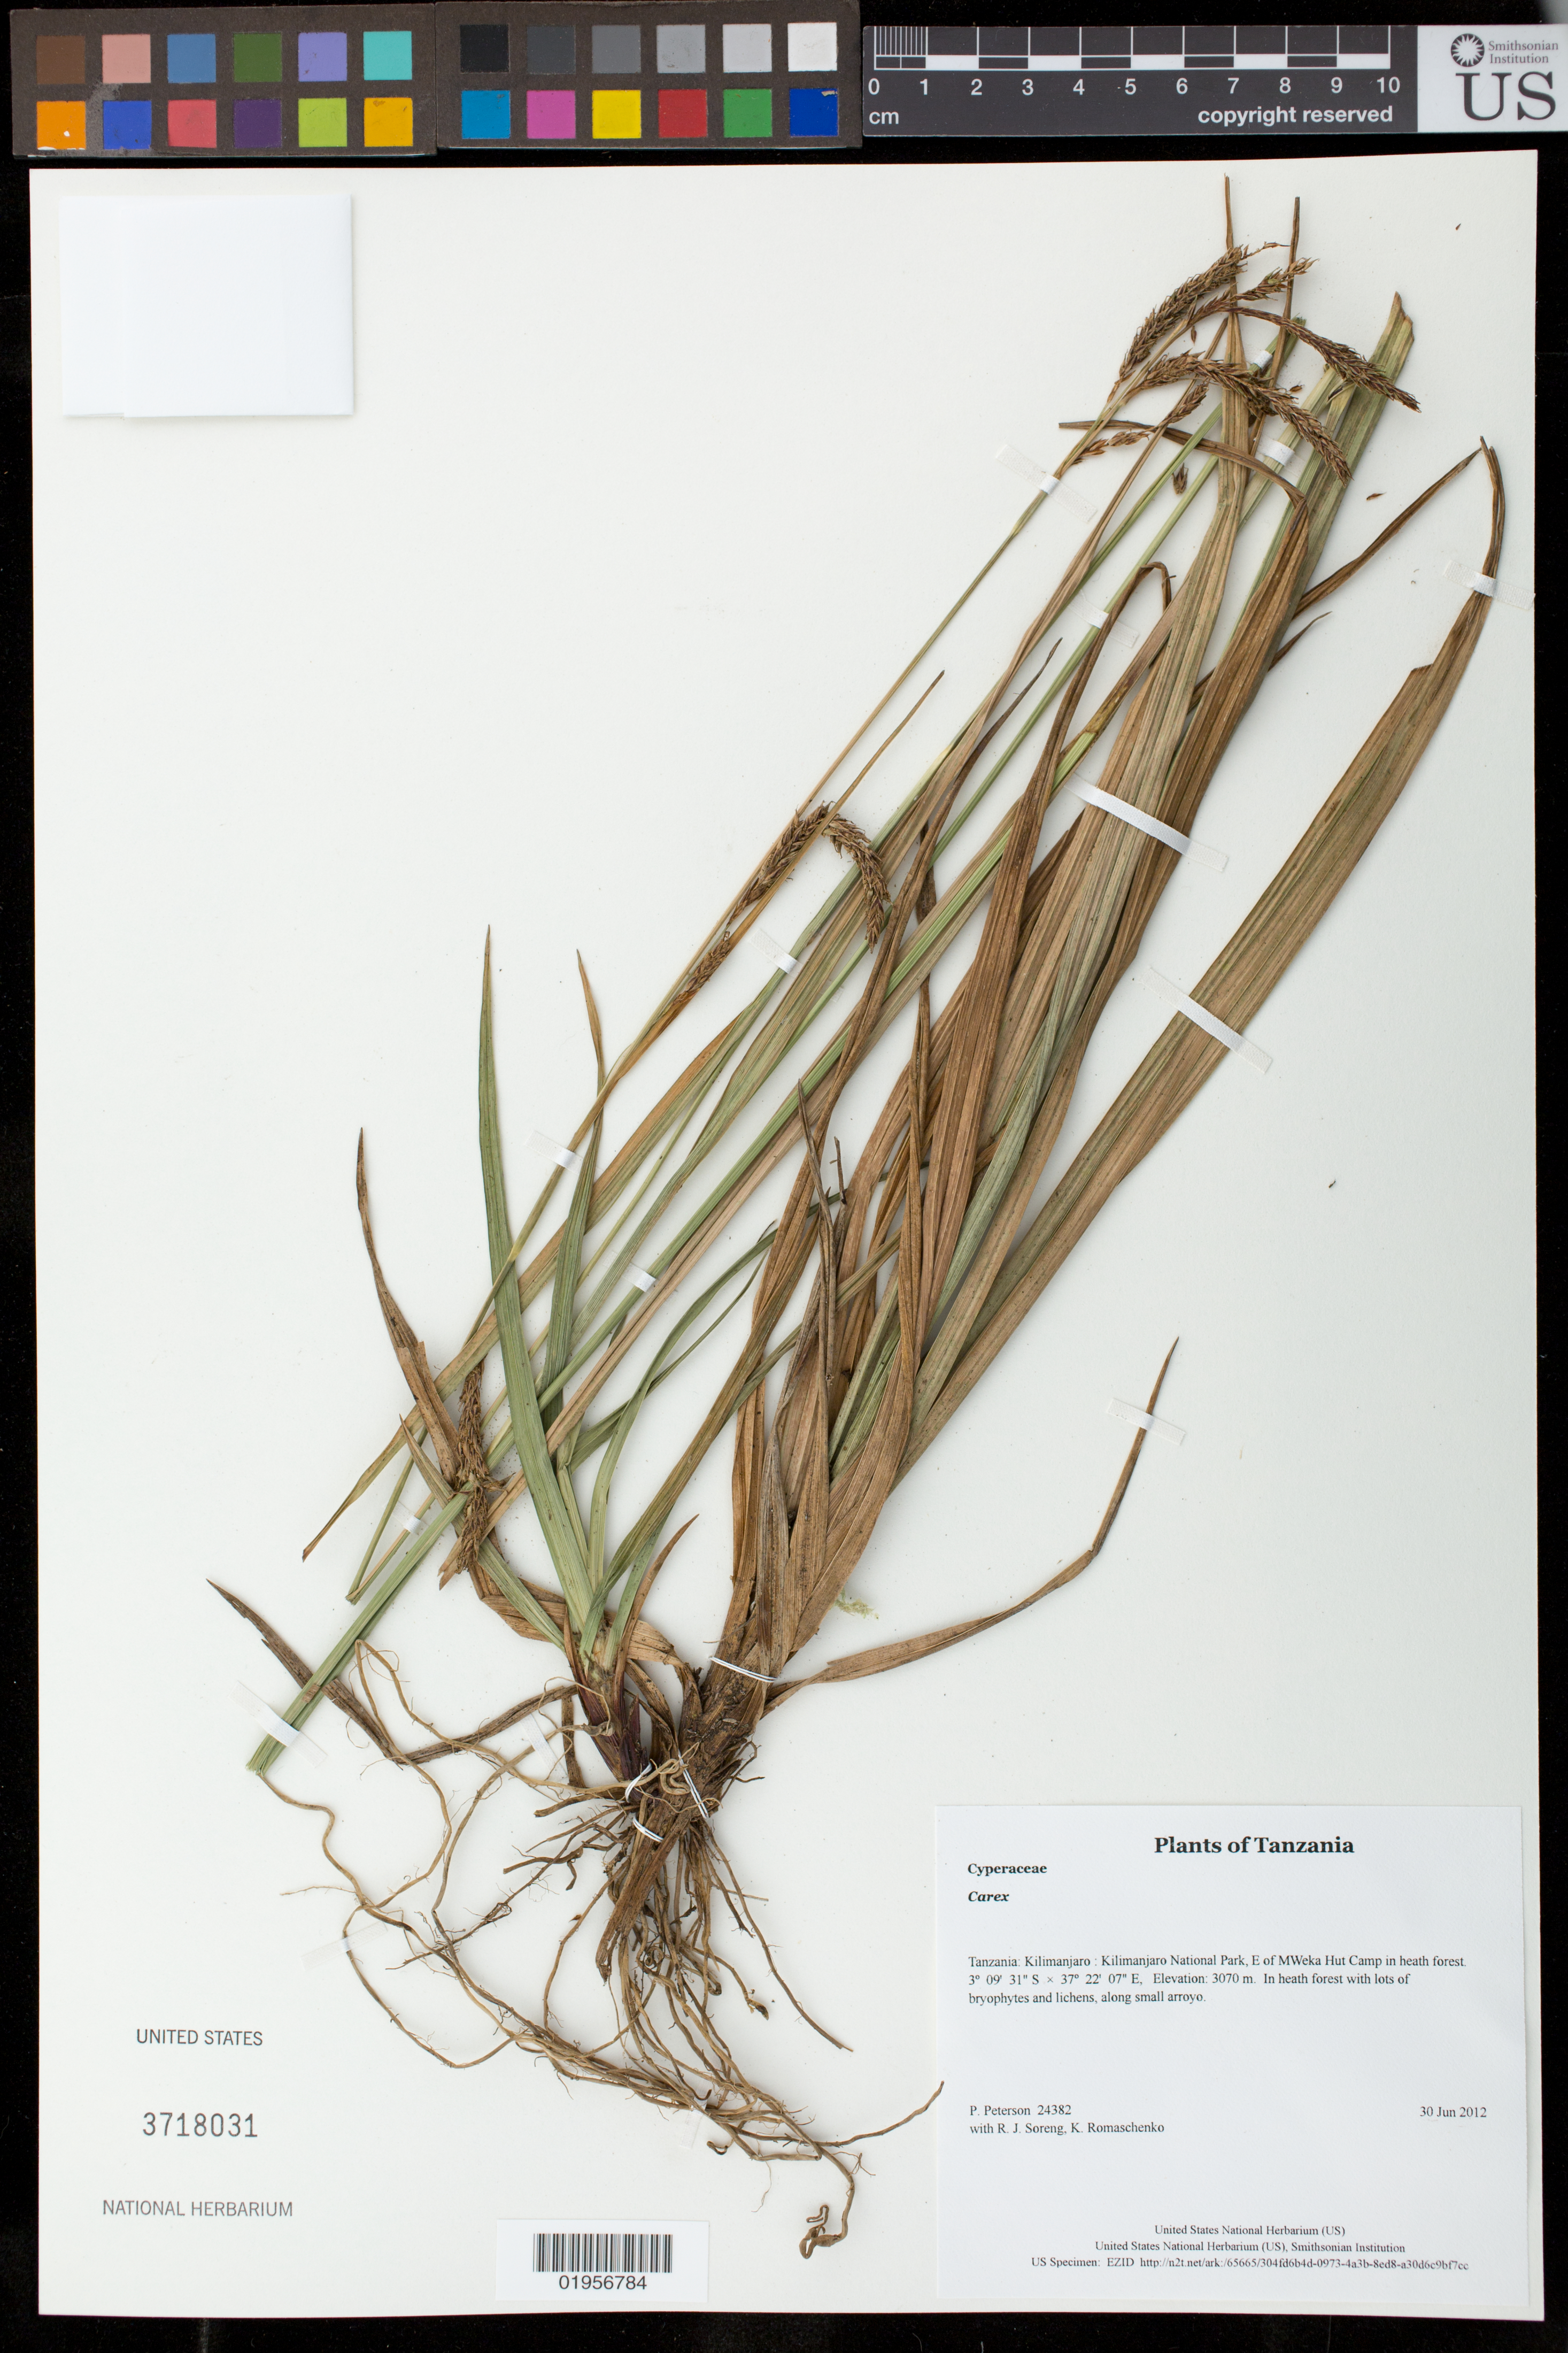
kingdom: Plantae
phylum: Tracheophyta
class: Liliopsida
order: Poales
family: Cyperaceae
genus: Carex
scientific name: Carex sp.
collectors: P. M. Peterson, R. J. Soreng & K. Romaschenko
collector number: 24382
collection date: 2012-06-30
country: Tanzania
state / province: Kilimanjaro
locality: Kilimanjaro National Park, E of MWeka Hut Camp in heath forest.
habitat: In heath forest with lots of bryophytes and lichens, along small arroyo.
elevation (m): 3070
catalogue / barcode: US 3718031